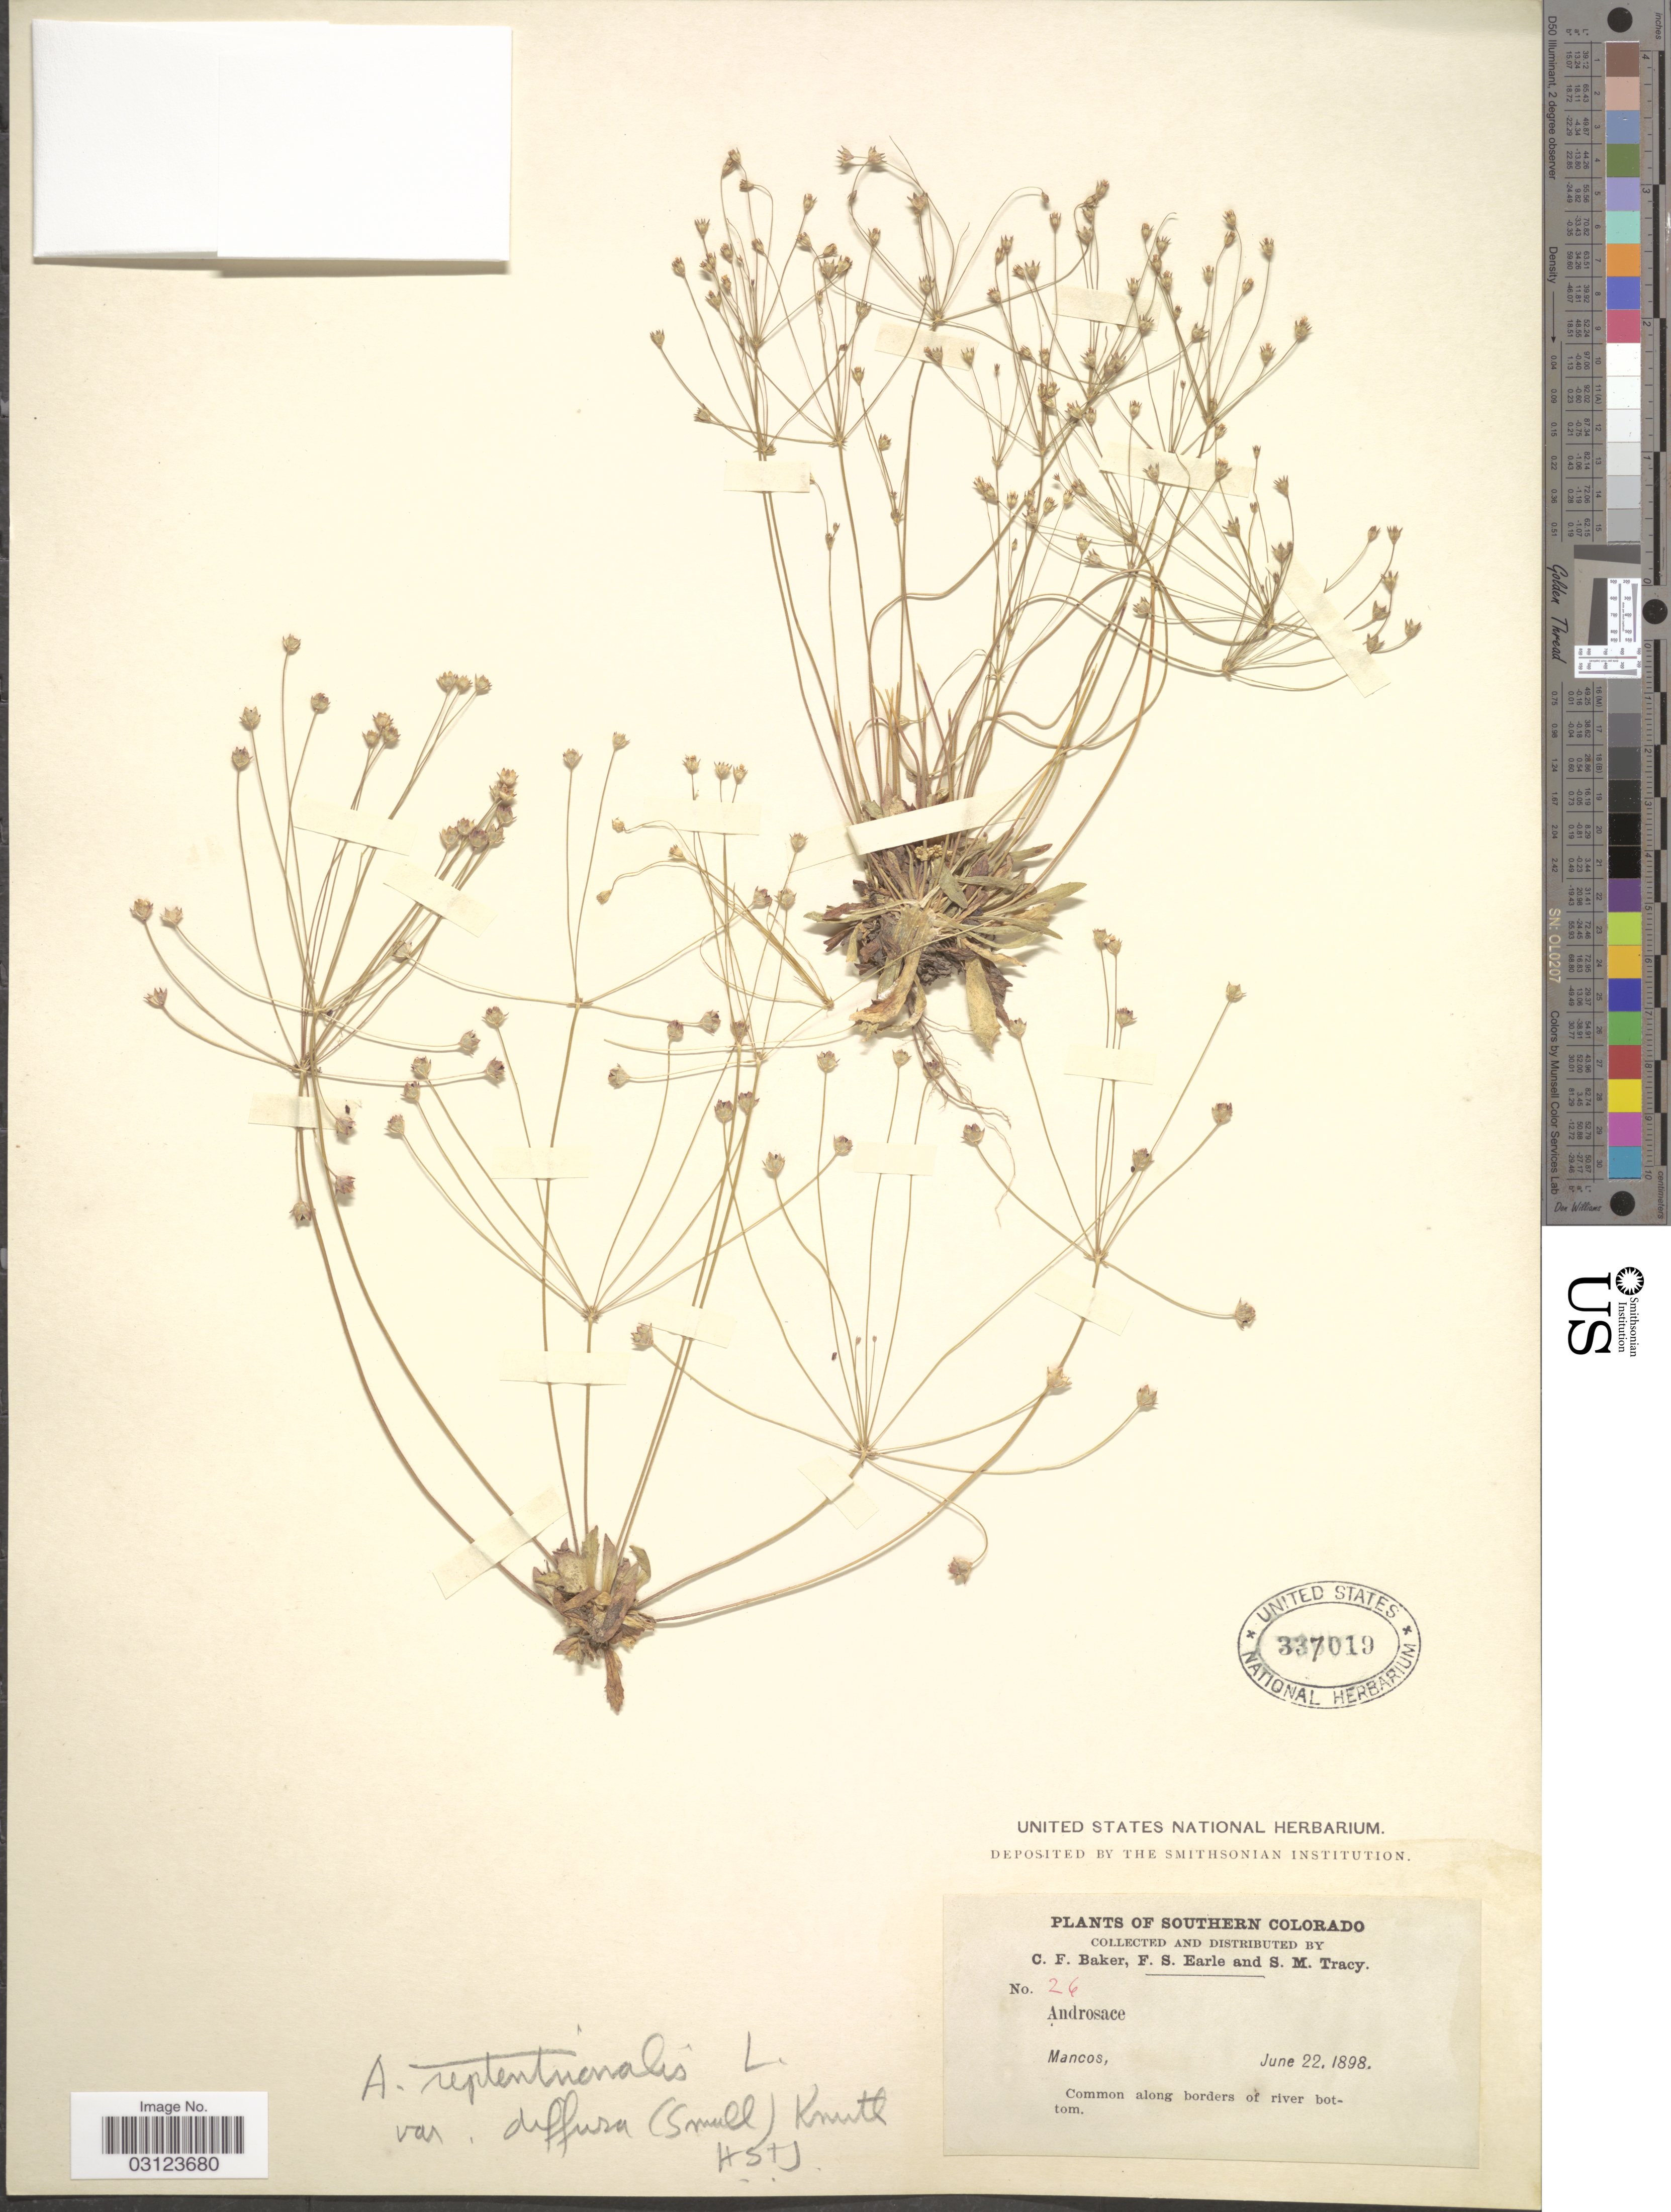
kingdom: Plantae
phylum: Tracheophyta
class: Magnoliopsida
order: Ericales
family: Primulaceae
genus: Androsace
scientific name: Androsace septentrionalis subsp. subulifera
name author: (A. Gray) G.T. Robbins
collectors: C. F. Baker, F. S. Earle & S. M. Tracy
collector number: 26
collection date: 1898-06-22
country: United States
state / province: Colorado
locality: Southern Colorado. Mancos.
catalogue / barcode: US 337019